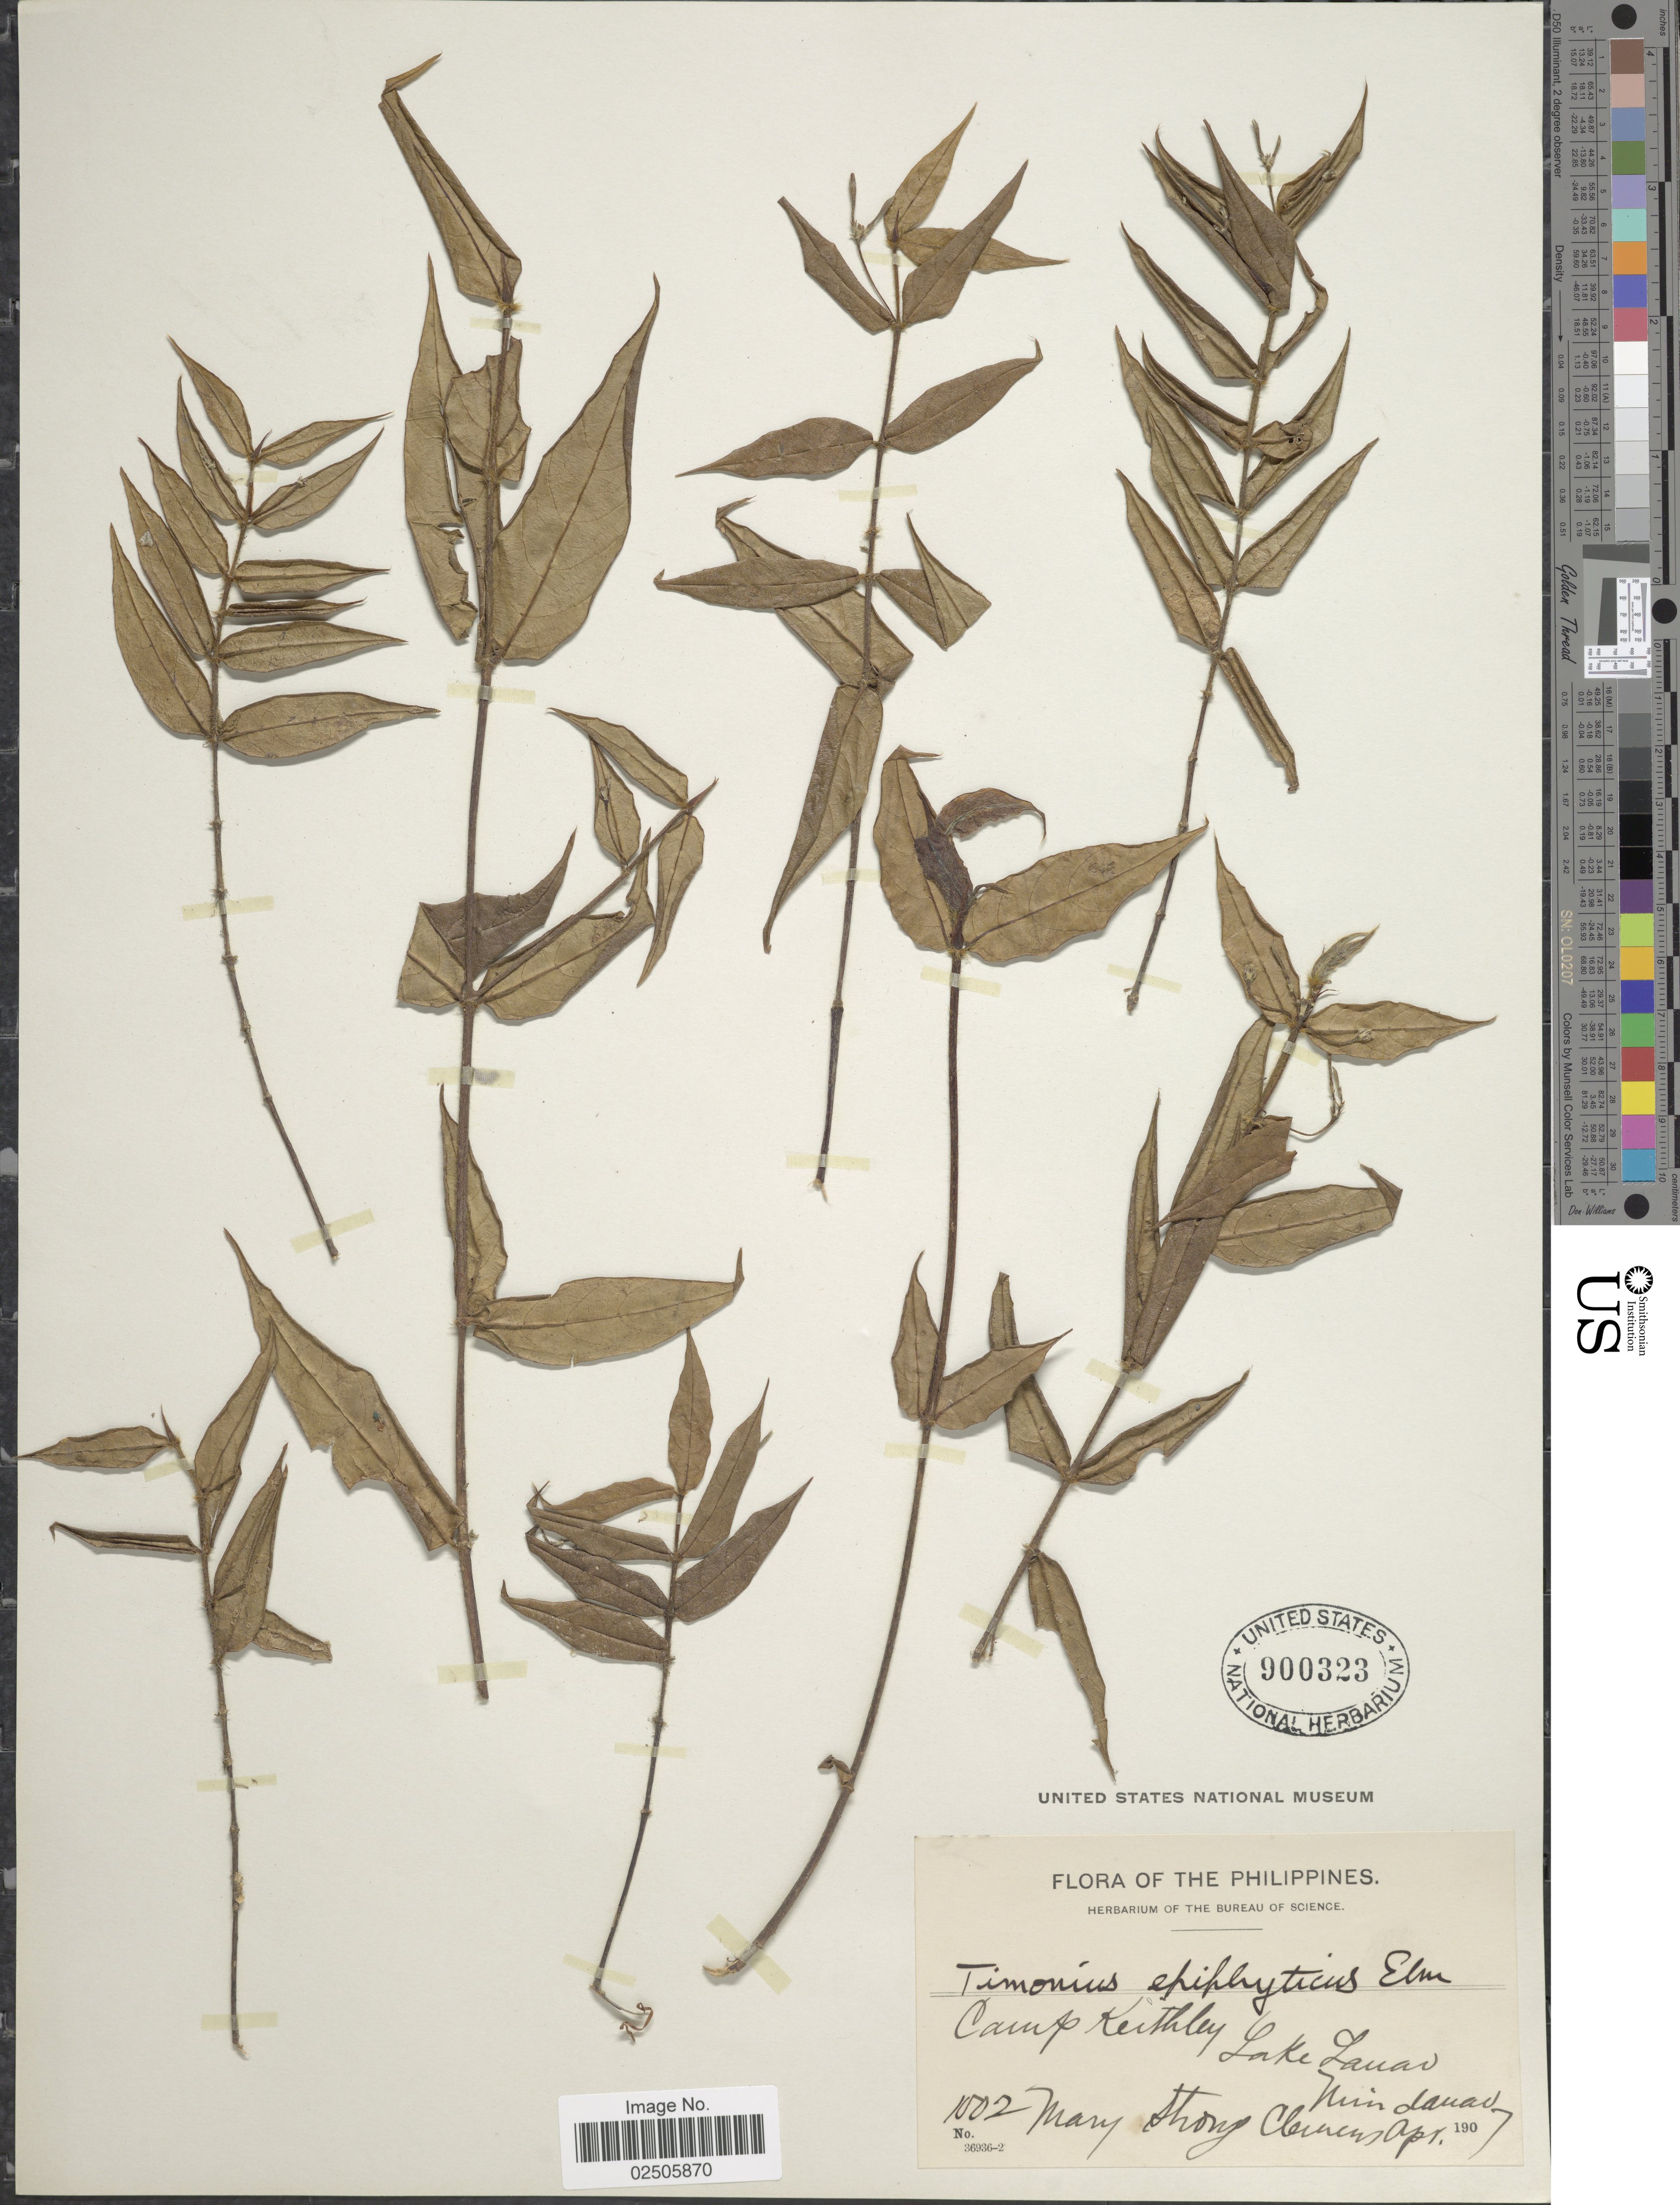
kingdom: Plantae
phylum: Tracheophyta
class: Magnoliopsida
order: Gentianales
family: Rubiaceae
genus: Timonius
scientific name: Timonius epiphyticus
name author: Elmer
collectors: M. S. Clemens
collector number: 1002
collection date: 1907-04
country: Philippines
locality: Camp Keithley, Lake Lanao, Mindanao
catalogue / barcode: US 900323